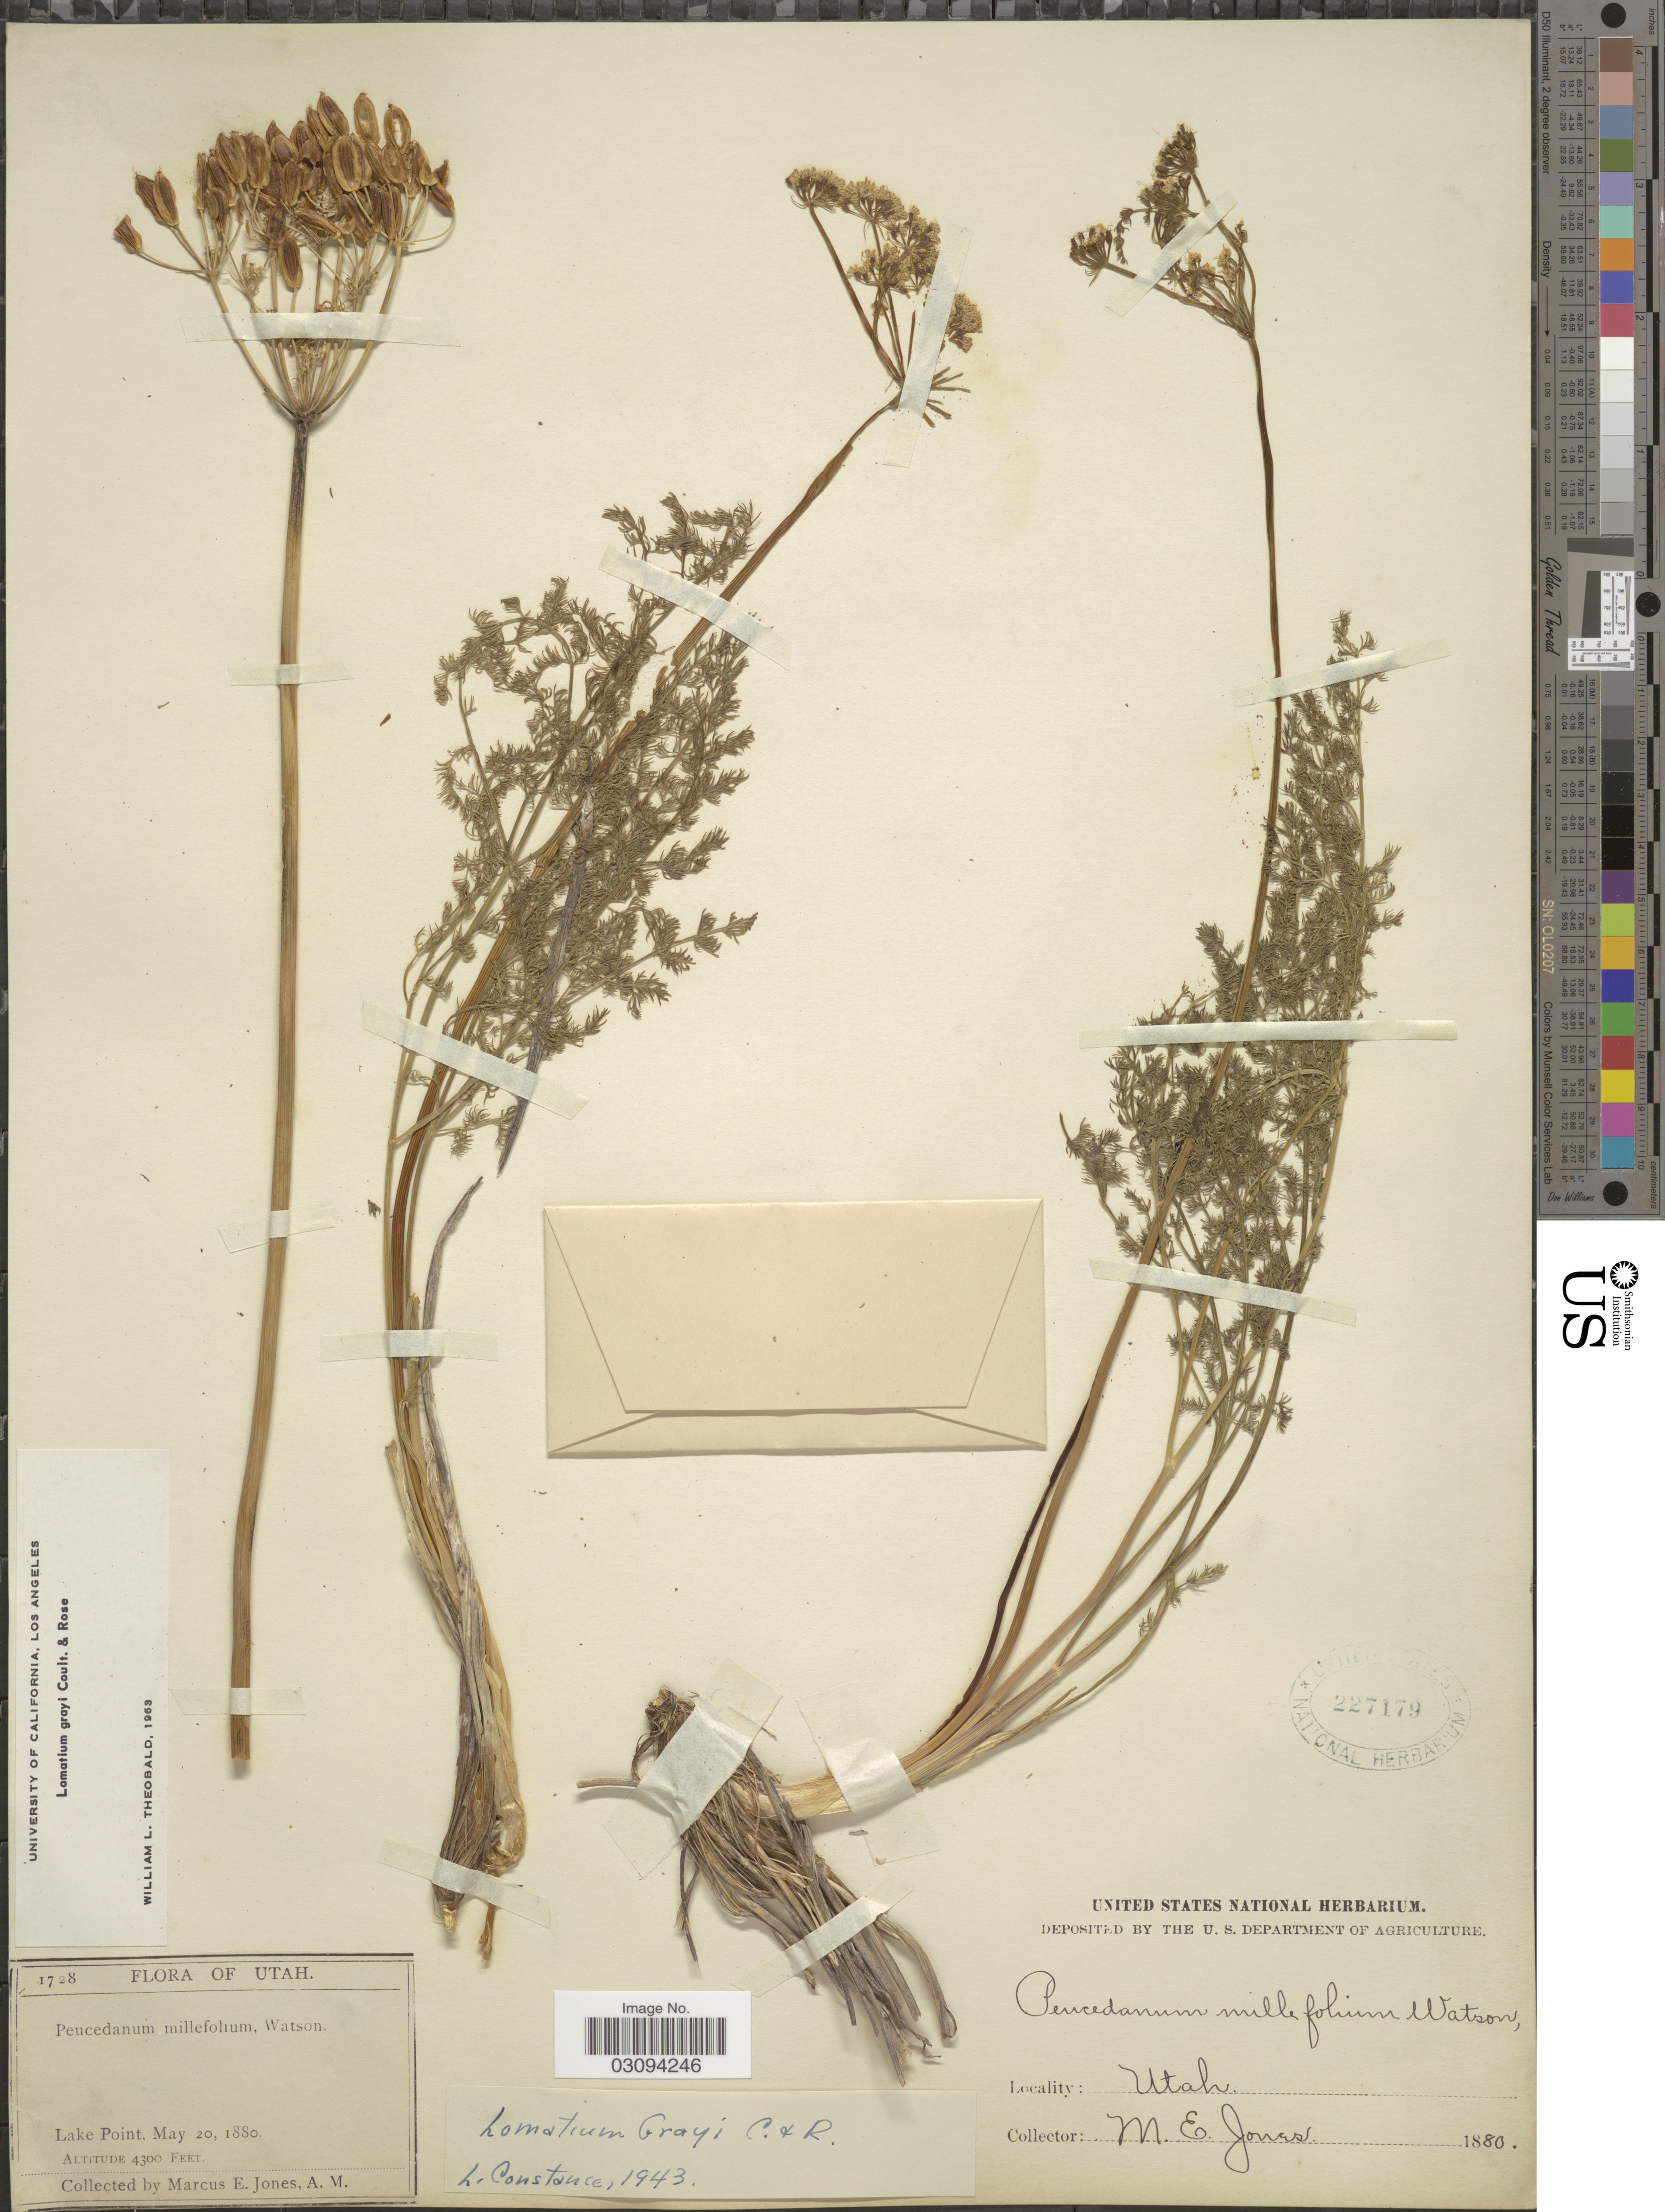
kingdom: Plantae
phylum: Tracheophyta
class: Magnoliopsida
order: Apiales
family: Apiaceae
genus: Lomatium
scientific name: Lomatium grayi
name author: (J.M. Coult. & Rose) J.M. Coult. & Rose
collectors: M. E. Jones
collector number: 1728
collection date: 1880-05-20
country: United States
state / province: Utah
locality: Lake Point.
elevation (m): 1311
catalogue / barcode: US 227179